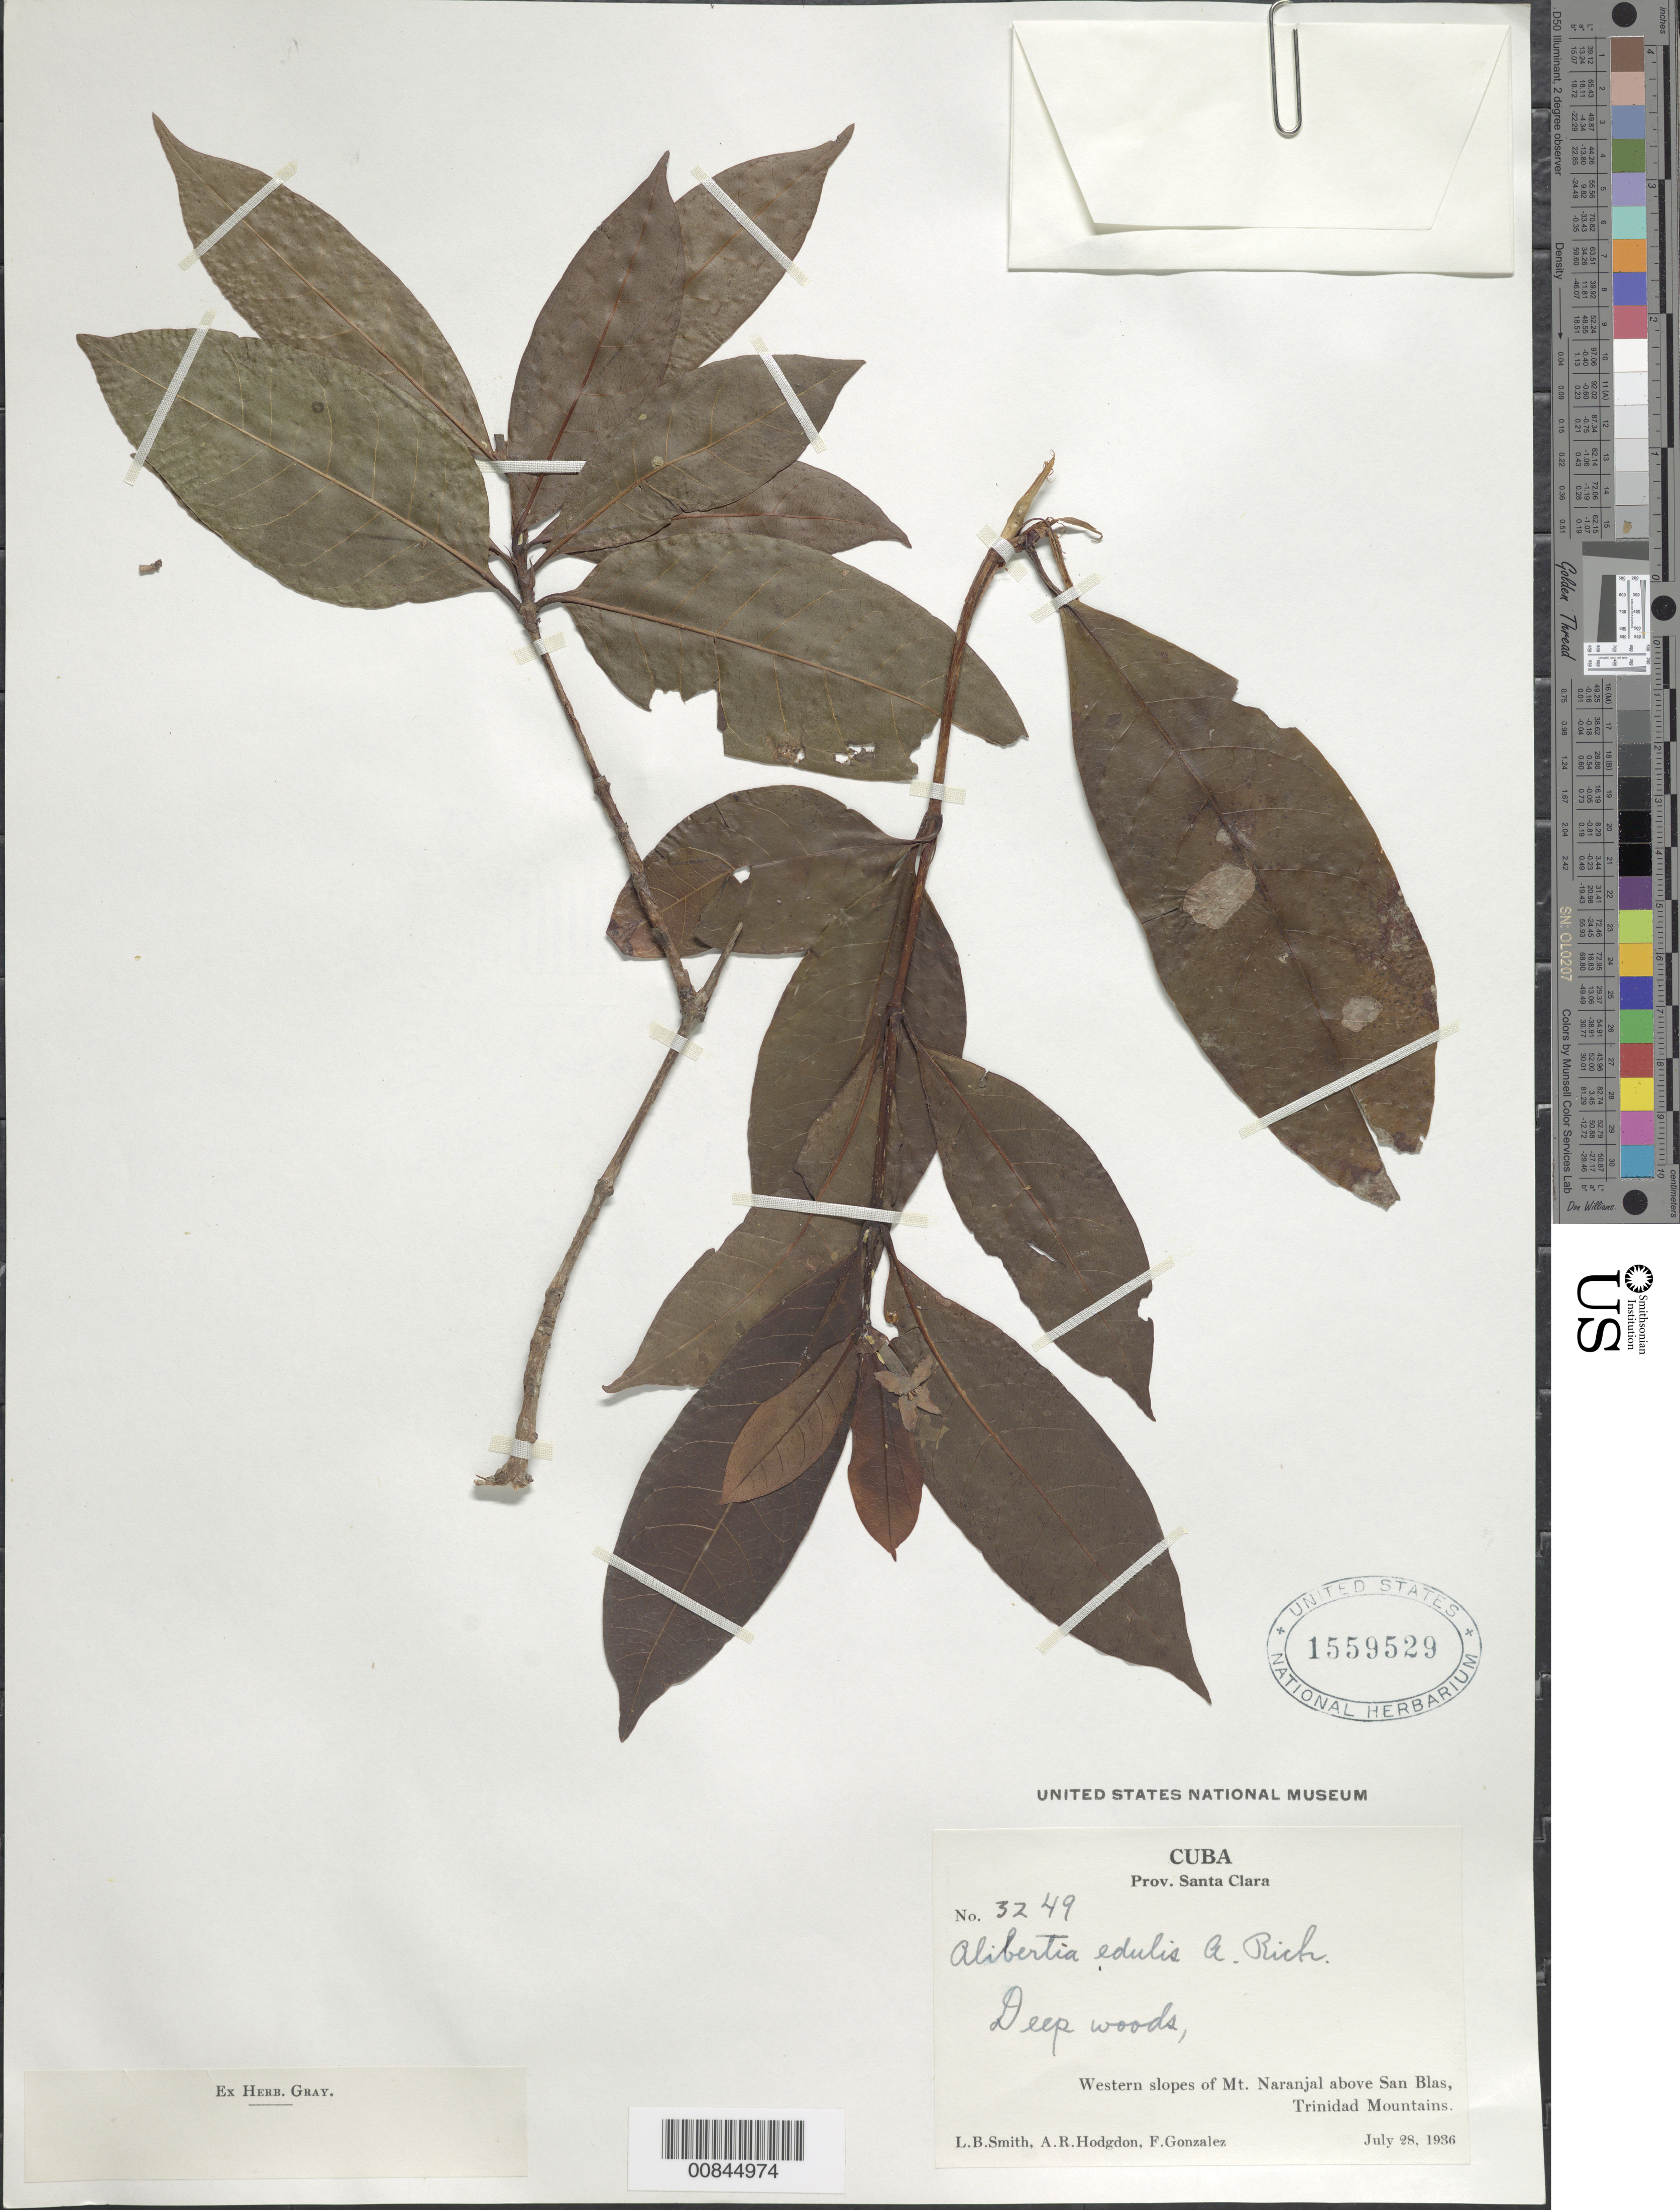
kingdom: Plantae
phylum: Tracheophyta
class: Magnoliopsida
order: Gentianales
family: Rubiaceae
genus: Alibertia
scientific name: Alibertia edulis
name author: (Rich.) A. Rich. ex DC.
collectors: L. Smith, A. R. Hodgdon & F. Gonzalez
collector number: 3249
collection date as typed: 28 Jan 1936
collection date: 1936-01-28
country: Cuba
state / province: Las Villas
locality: Western slopes of Mt. Naranjal, above San Blas, Trinidad Mountains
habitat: Deep woods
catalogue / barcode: US 1559529